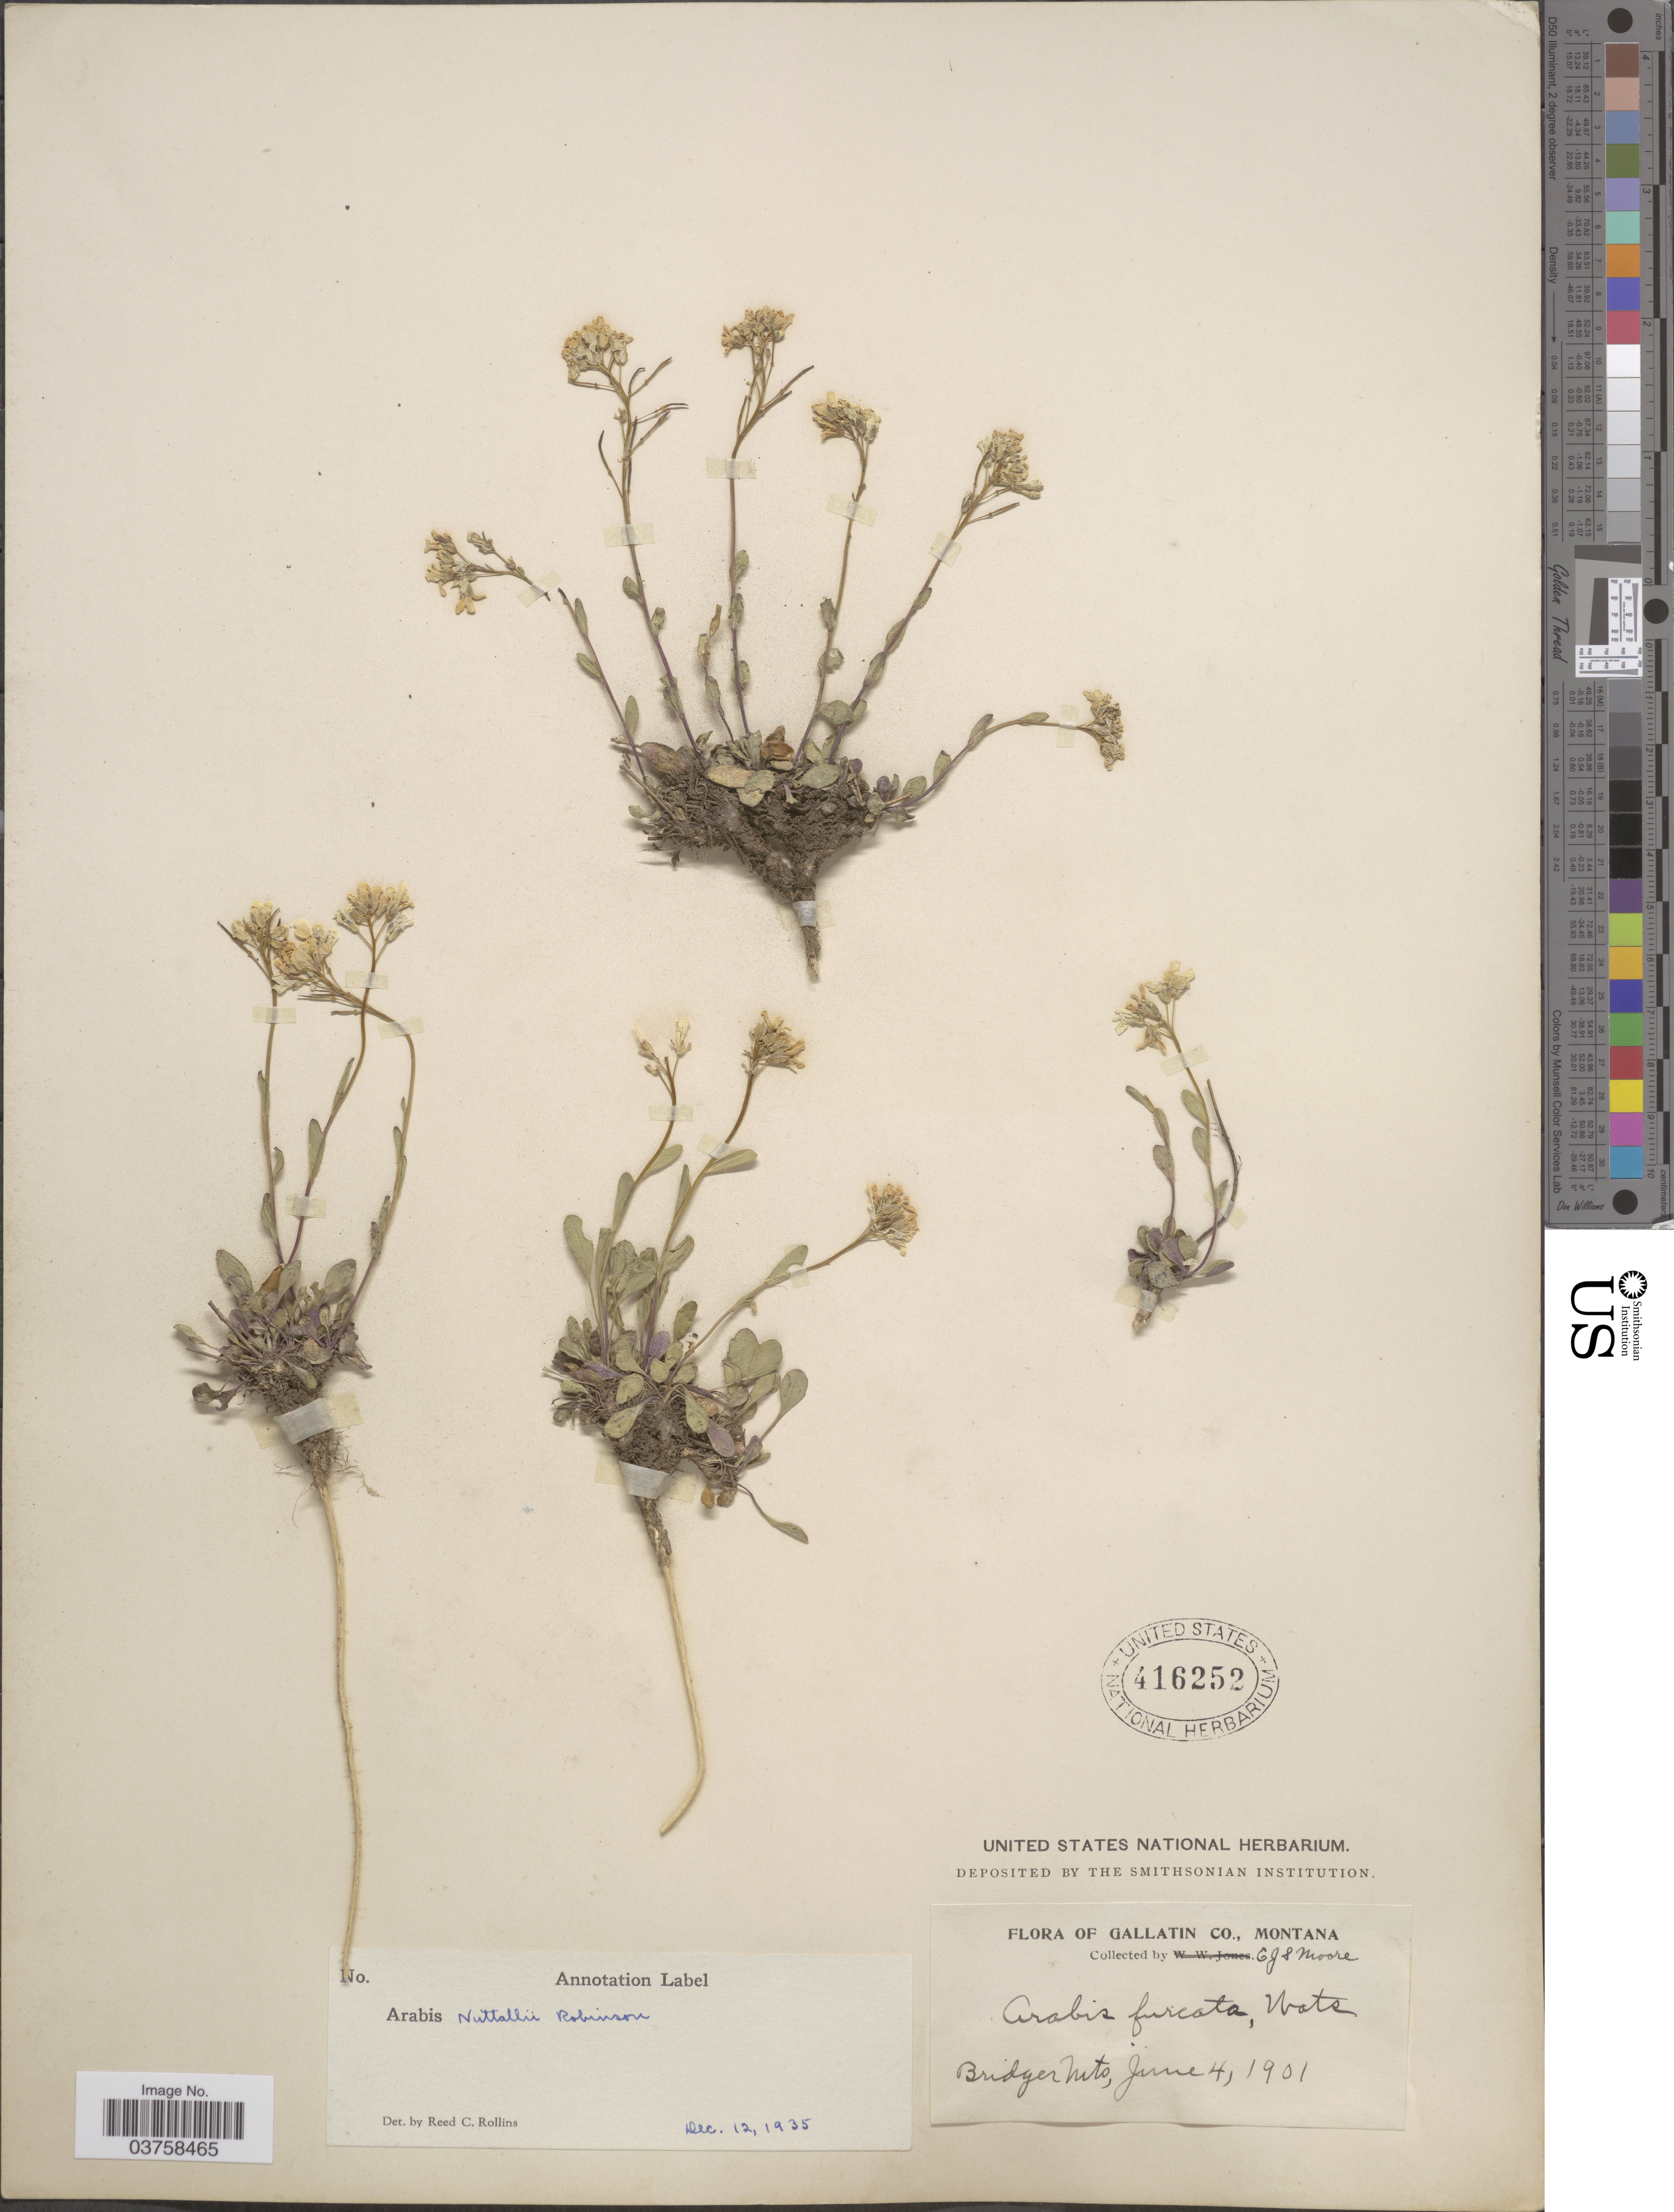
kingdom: Plantae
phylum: Tracheophyta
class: Magnoliopsida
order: Brassicales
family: Brassicaceae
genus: Arabis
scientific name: Arabis nuttallii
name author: B.L. Rob.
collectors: G. Moore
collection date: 1901-06-04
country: United States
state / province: Montana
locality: Gallatin Co. Bridger Mts.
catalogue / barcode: US 416252